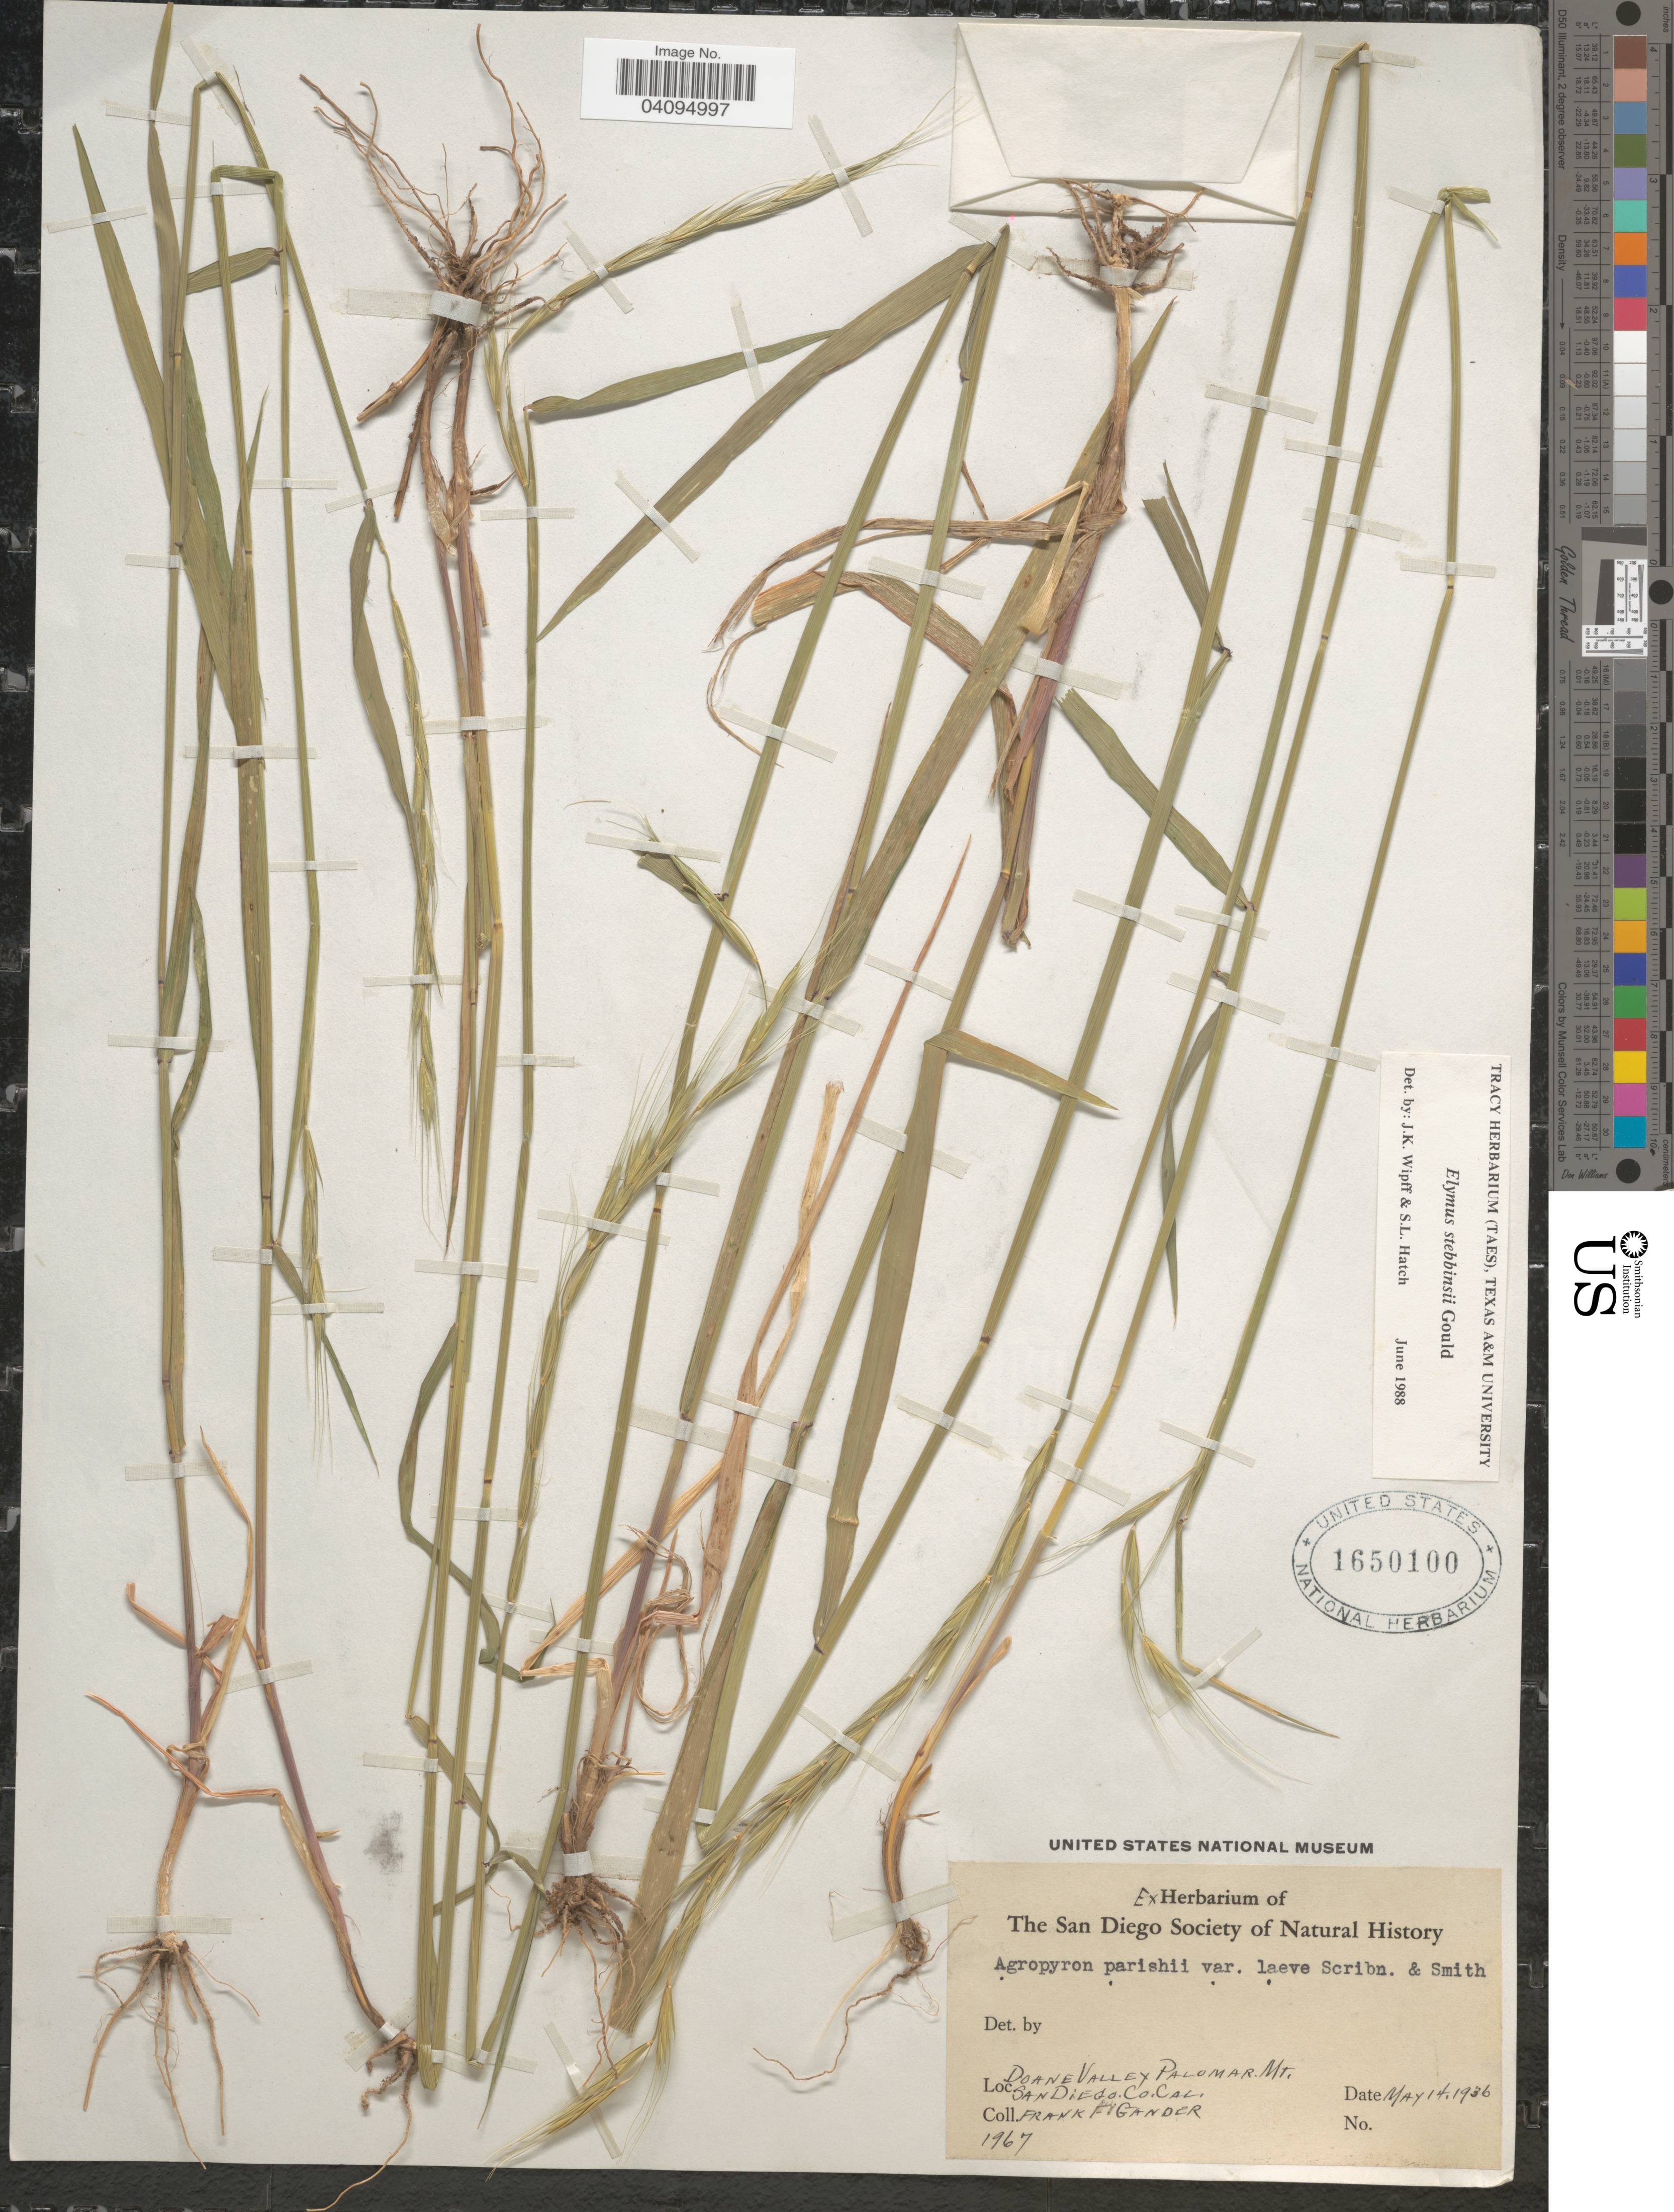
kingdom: Plantae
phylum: Tracheophyta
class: Liliopsida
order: Poales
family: Poaceae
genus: Elymus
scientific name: Elymus stebbinsii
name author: Gould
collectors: F. Gander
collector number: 1967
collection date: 1936-05-14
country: United States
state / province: California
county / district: San Diego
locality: Doane Valley Palomar Mt. San Diego Co.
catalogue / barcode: US 1650100